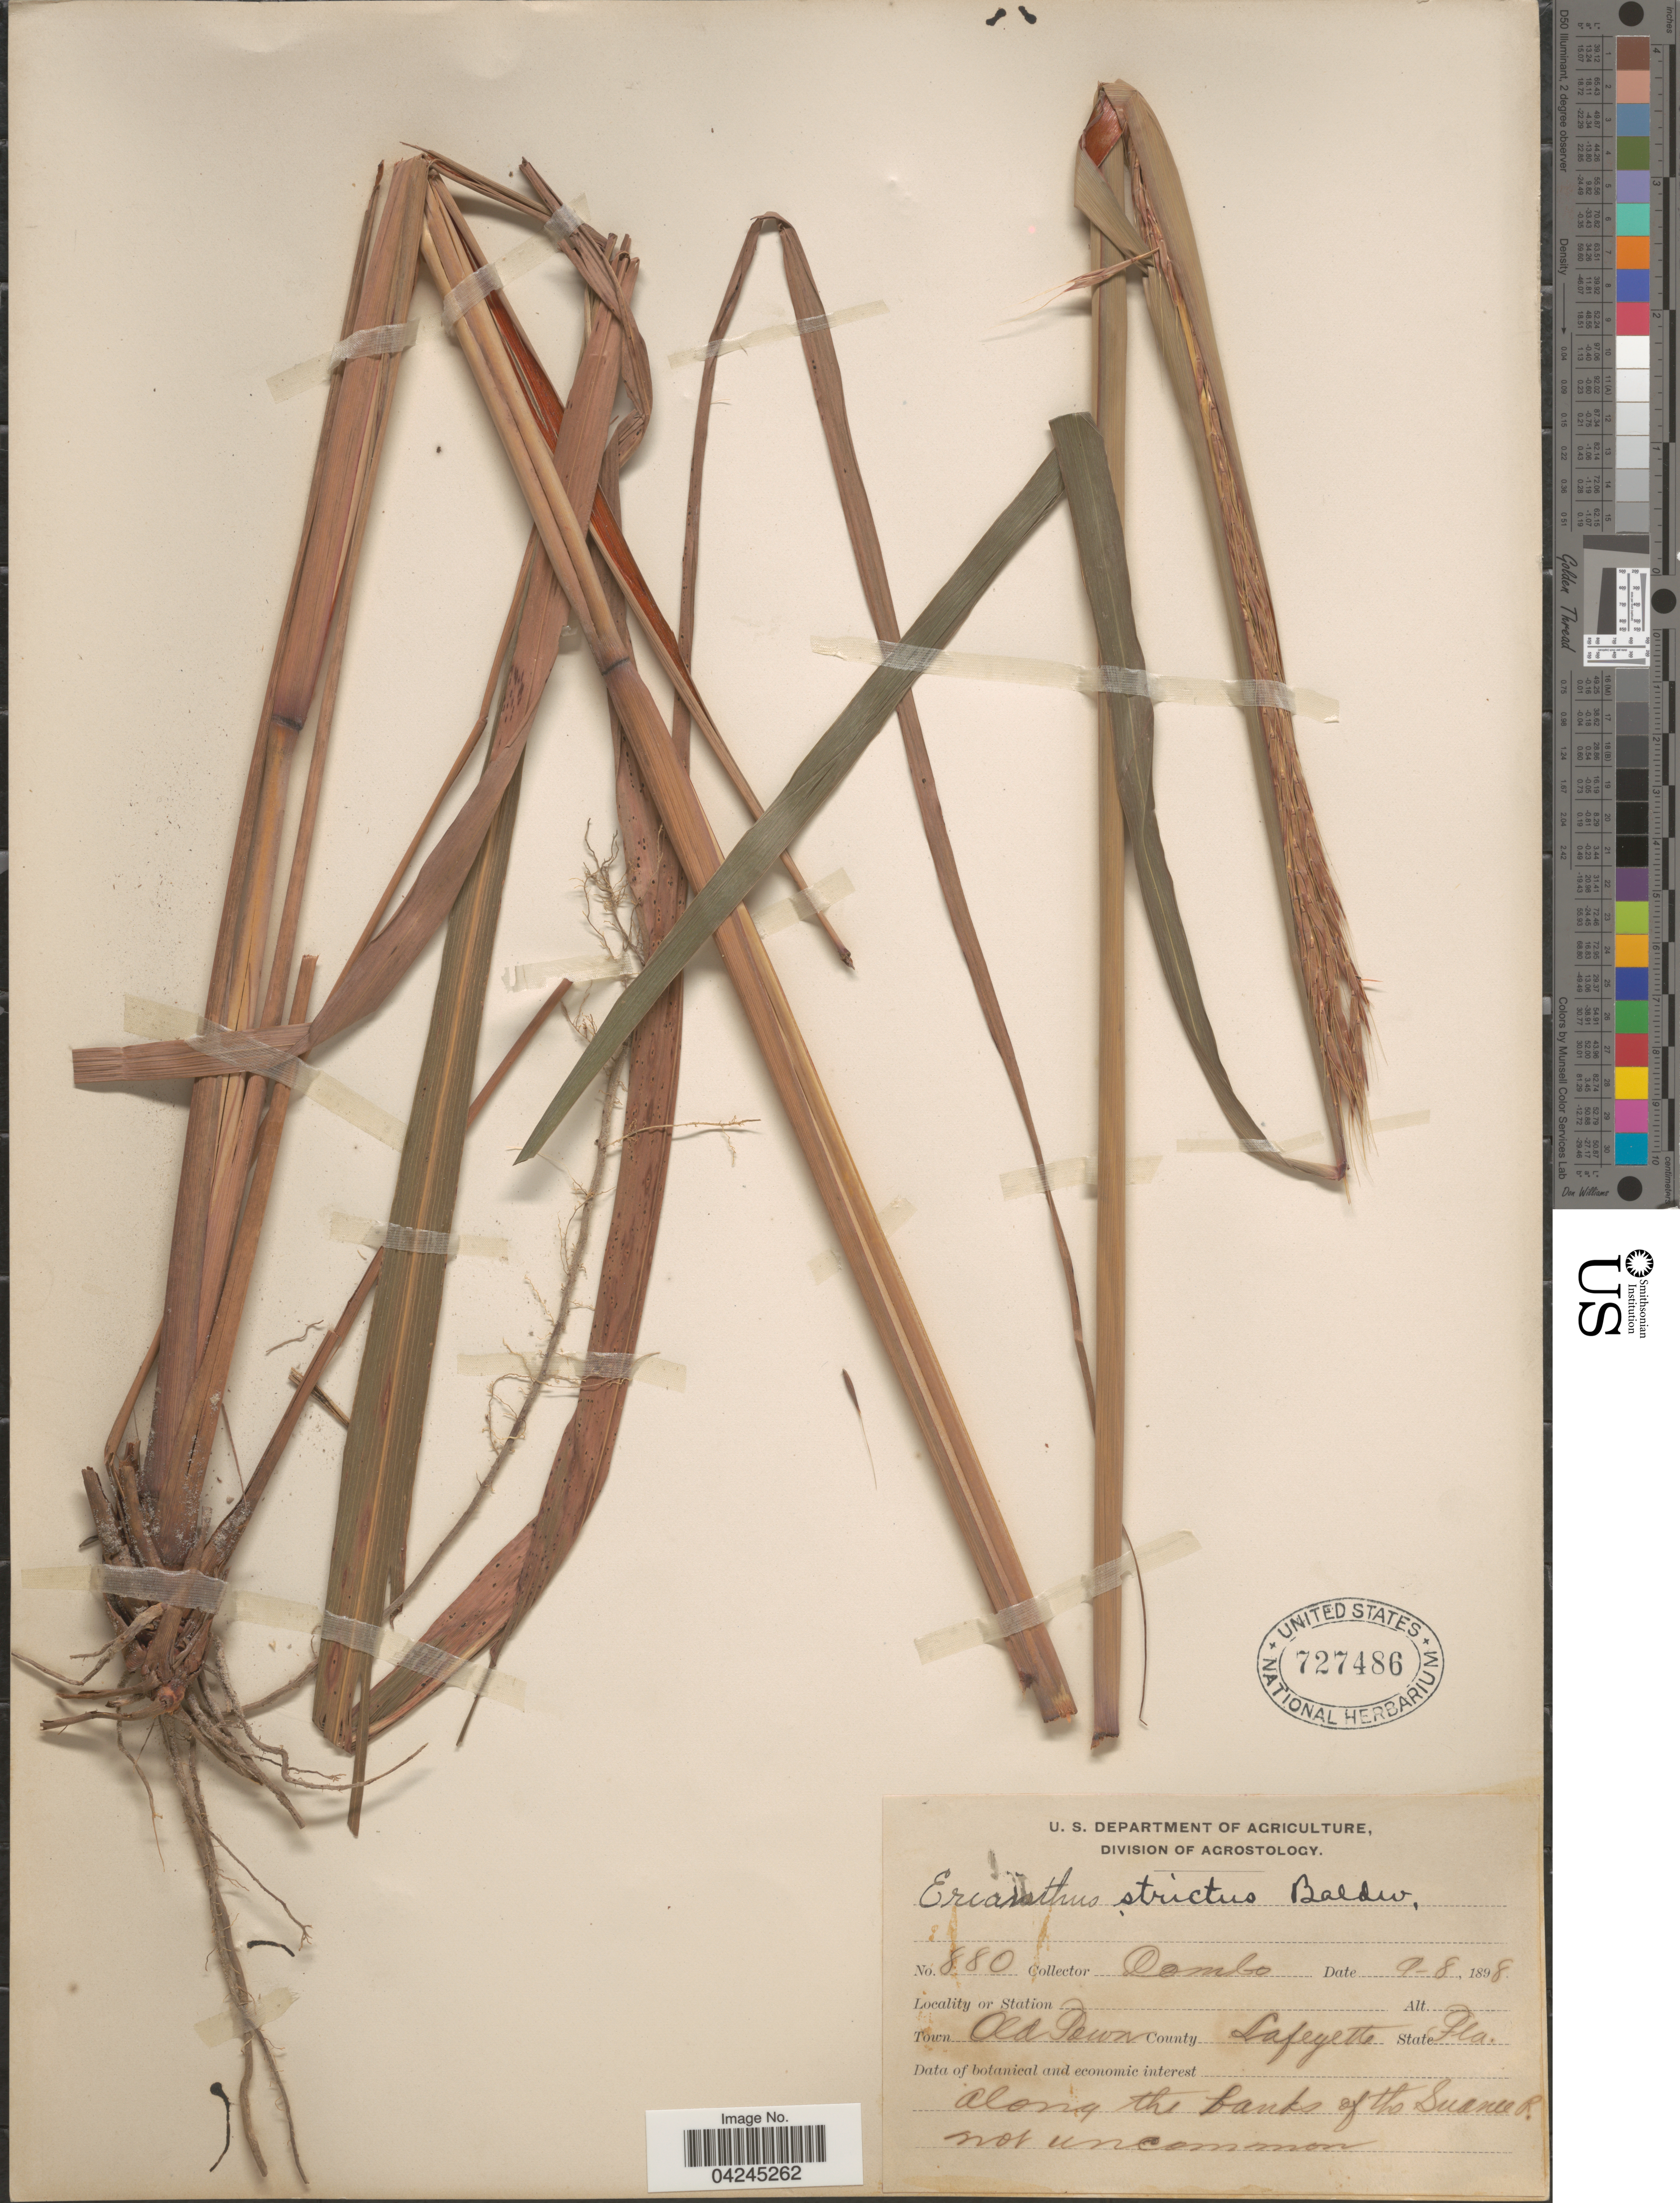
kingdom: Plantae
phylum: Tracheophyta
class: Liliopsida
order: Poales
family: Poaceae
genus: Erianthus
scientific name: Erianthus strictus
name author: Baldwin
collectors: -. Combs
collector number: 880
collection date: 1898-09-08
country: United States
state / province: Florida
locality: Town Old Town. County Lafeyette. Along the banks of the Suanee R.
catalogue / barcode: US 727486